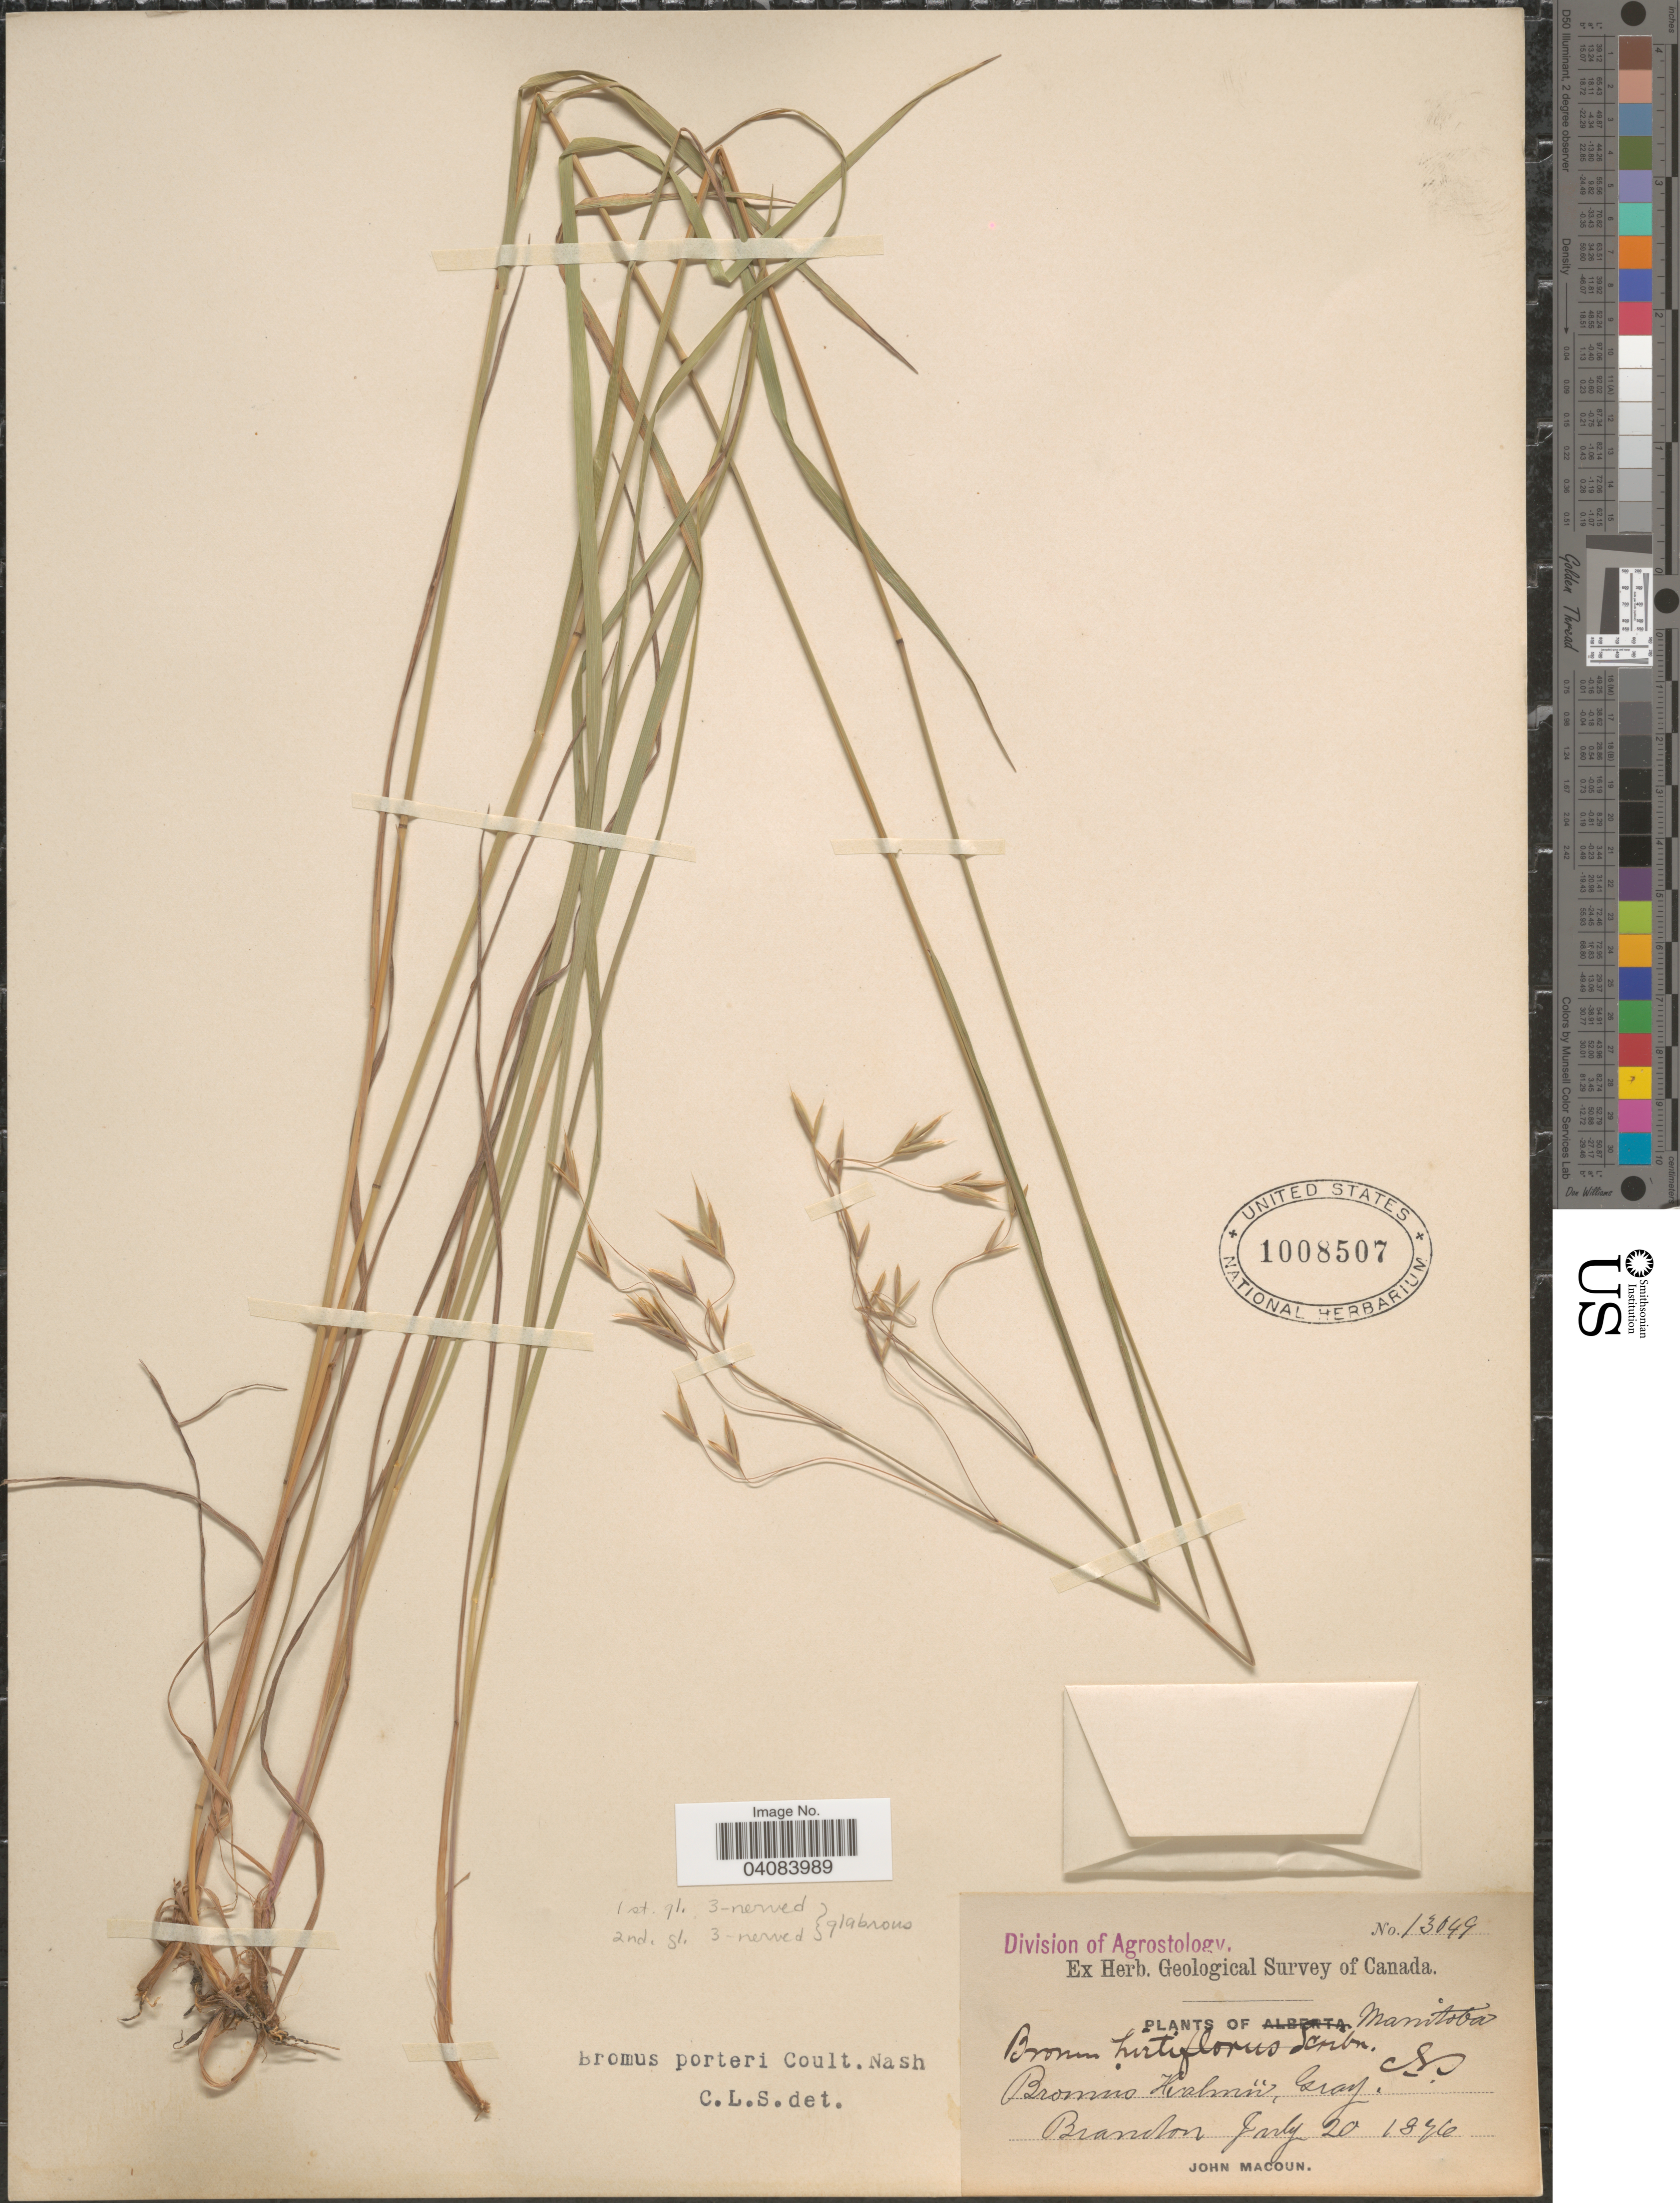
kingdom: Plantae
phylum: Tracheophyta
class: Liliopsida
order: Poales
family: Poaceae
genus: Bromus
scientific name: Bromus porteri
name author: (J.M. Coult.) Nash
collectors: J. Macoun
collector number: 13049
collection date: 1876-07-20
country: Canada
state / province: Manitoba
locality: Ex Herb. Geological Survey of Canada. Brandon.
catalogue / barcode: US 1008507